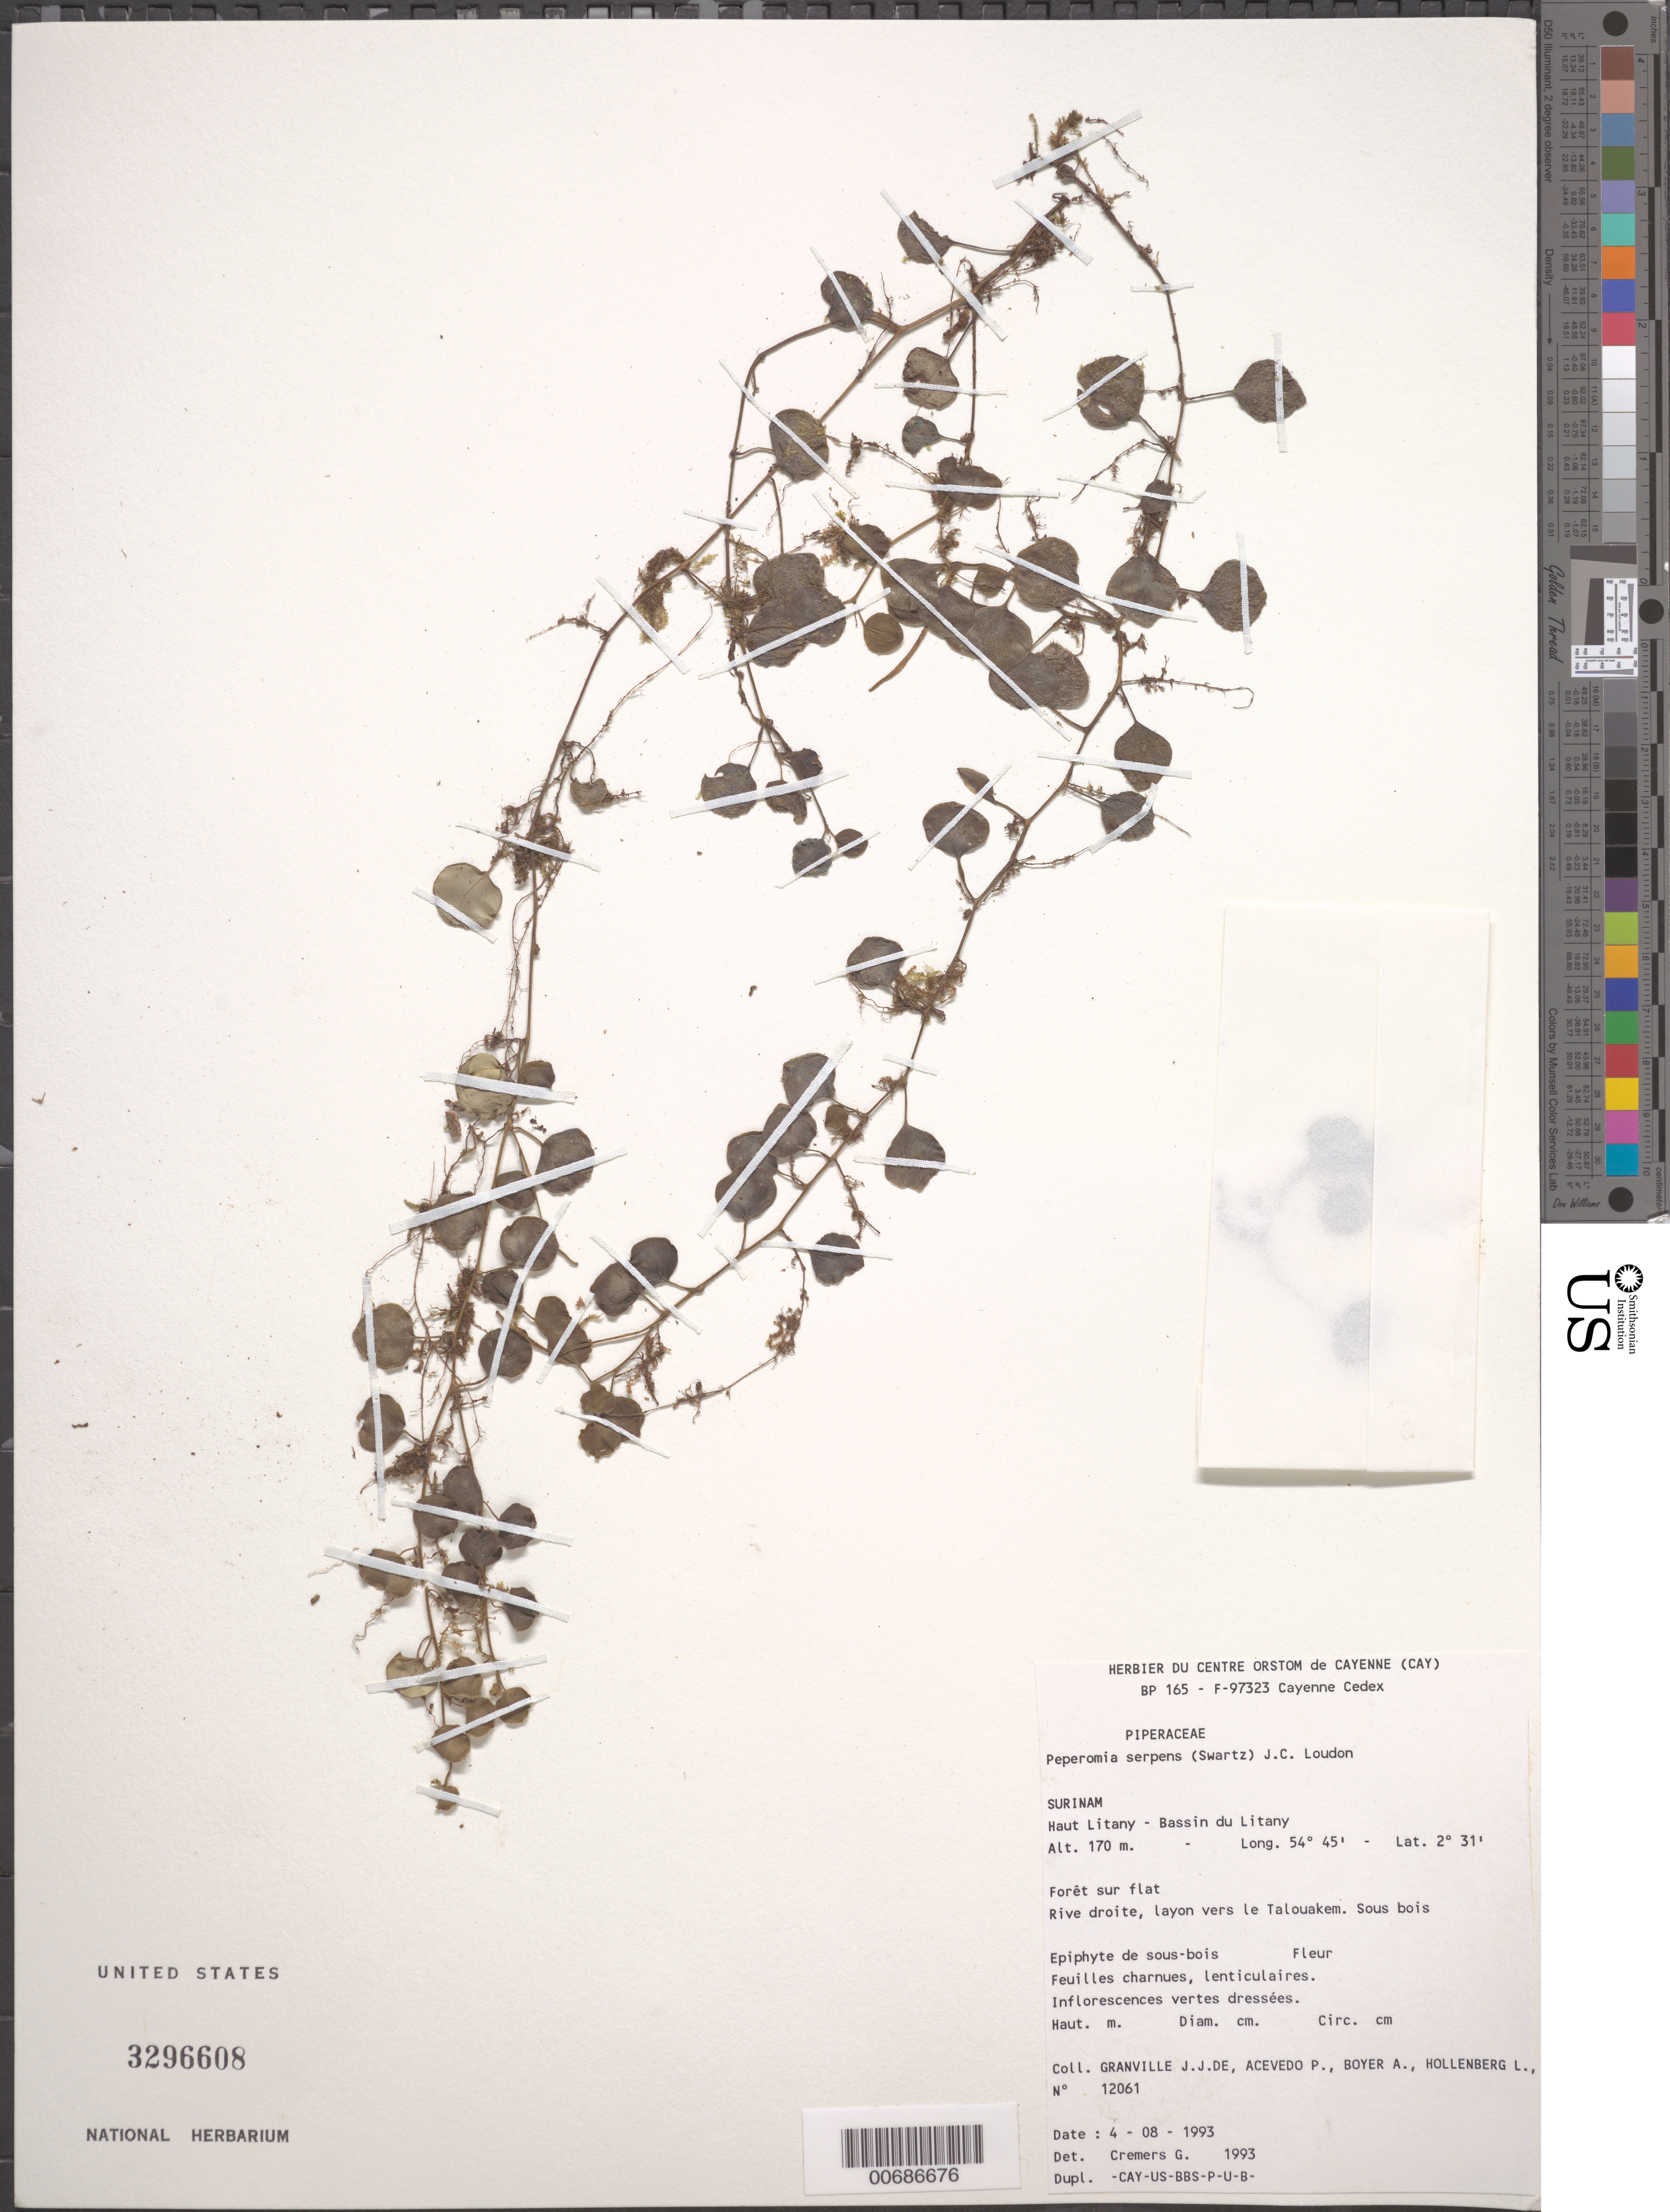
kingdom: Plantae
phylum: Tracheophyta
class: Magnoliopsida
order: Piperales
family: Piperaceae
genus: Peperomia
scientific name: Peperomia serpens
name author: (Sw.) Loudon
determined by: Cremers, Georges A.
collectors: J.-J. de Granville, P. Acevedo-Rodr., A. Boyer & L. Hollenberg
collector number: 12061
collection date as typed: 4-Aug-93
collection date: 1993-08-04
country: Suriname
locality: Haut Litany, Bassin du Litany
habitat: Forêt sur flat, rive droit, layon vers le Talouakem. Sous bois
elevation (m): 170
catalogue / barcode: US 3296608